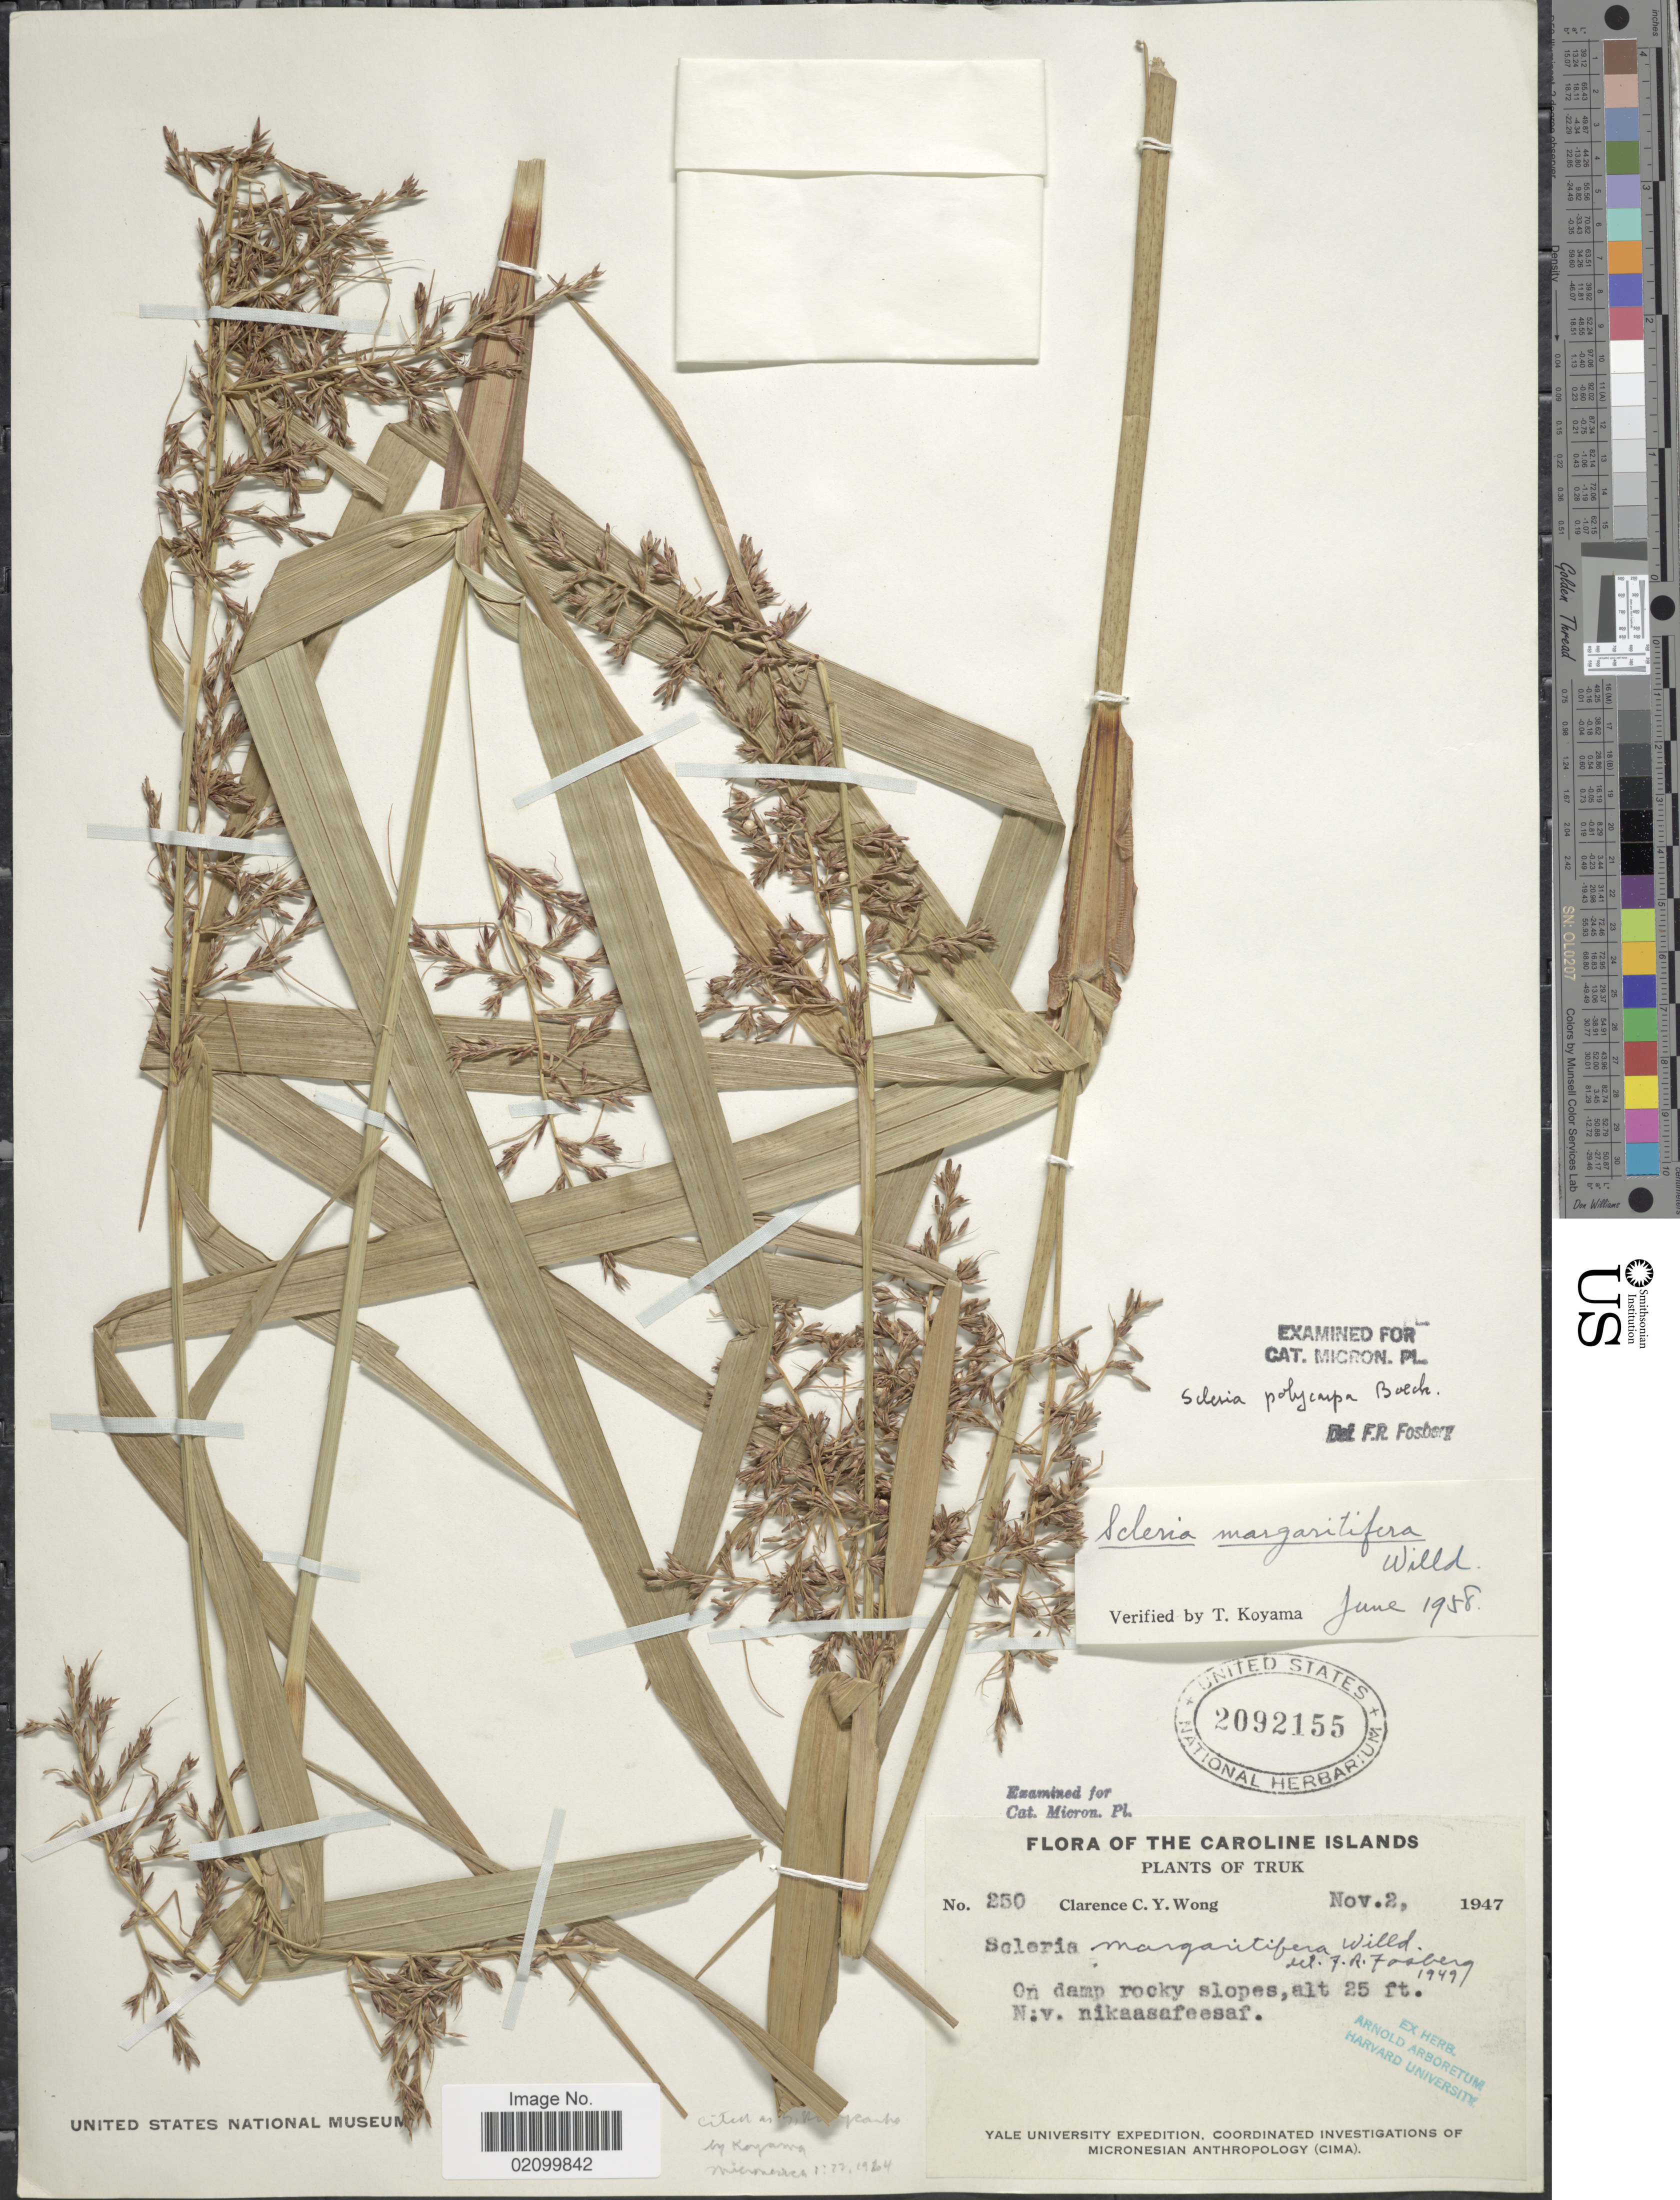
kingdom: Plantae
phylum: Tracheophyta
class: Liliopsida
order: Poales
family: Cyperaceae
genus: Scleria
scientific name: Scleria polycarpa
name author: Boeckeler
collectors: C. Wong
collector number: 250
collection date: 1947-11-02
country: Micronesia, Federated States of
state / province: Truk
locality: Caroline Islands, Truk. On damp rocky slopes.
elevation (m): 8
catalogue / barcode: US 2092155